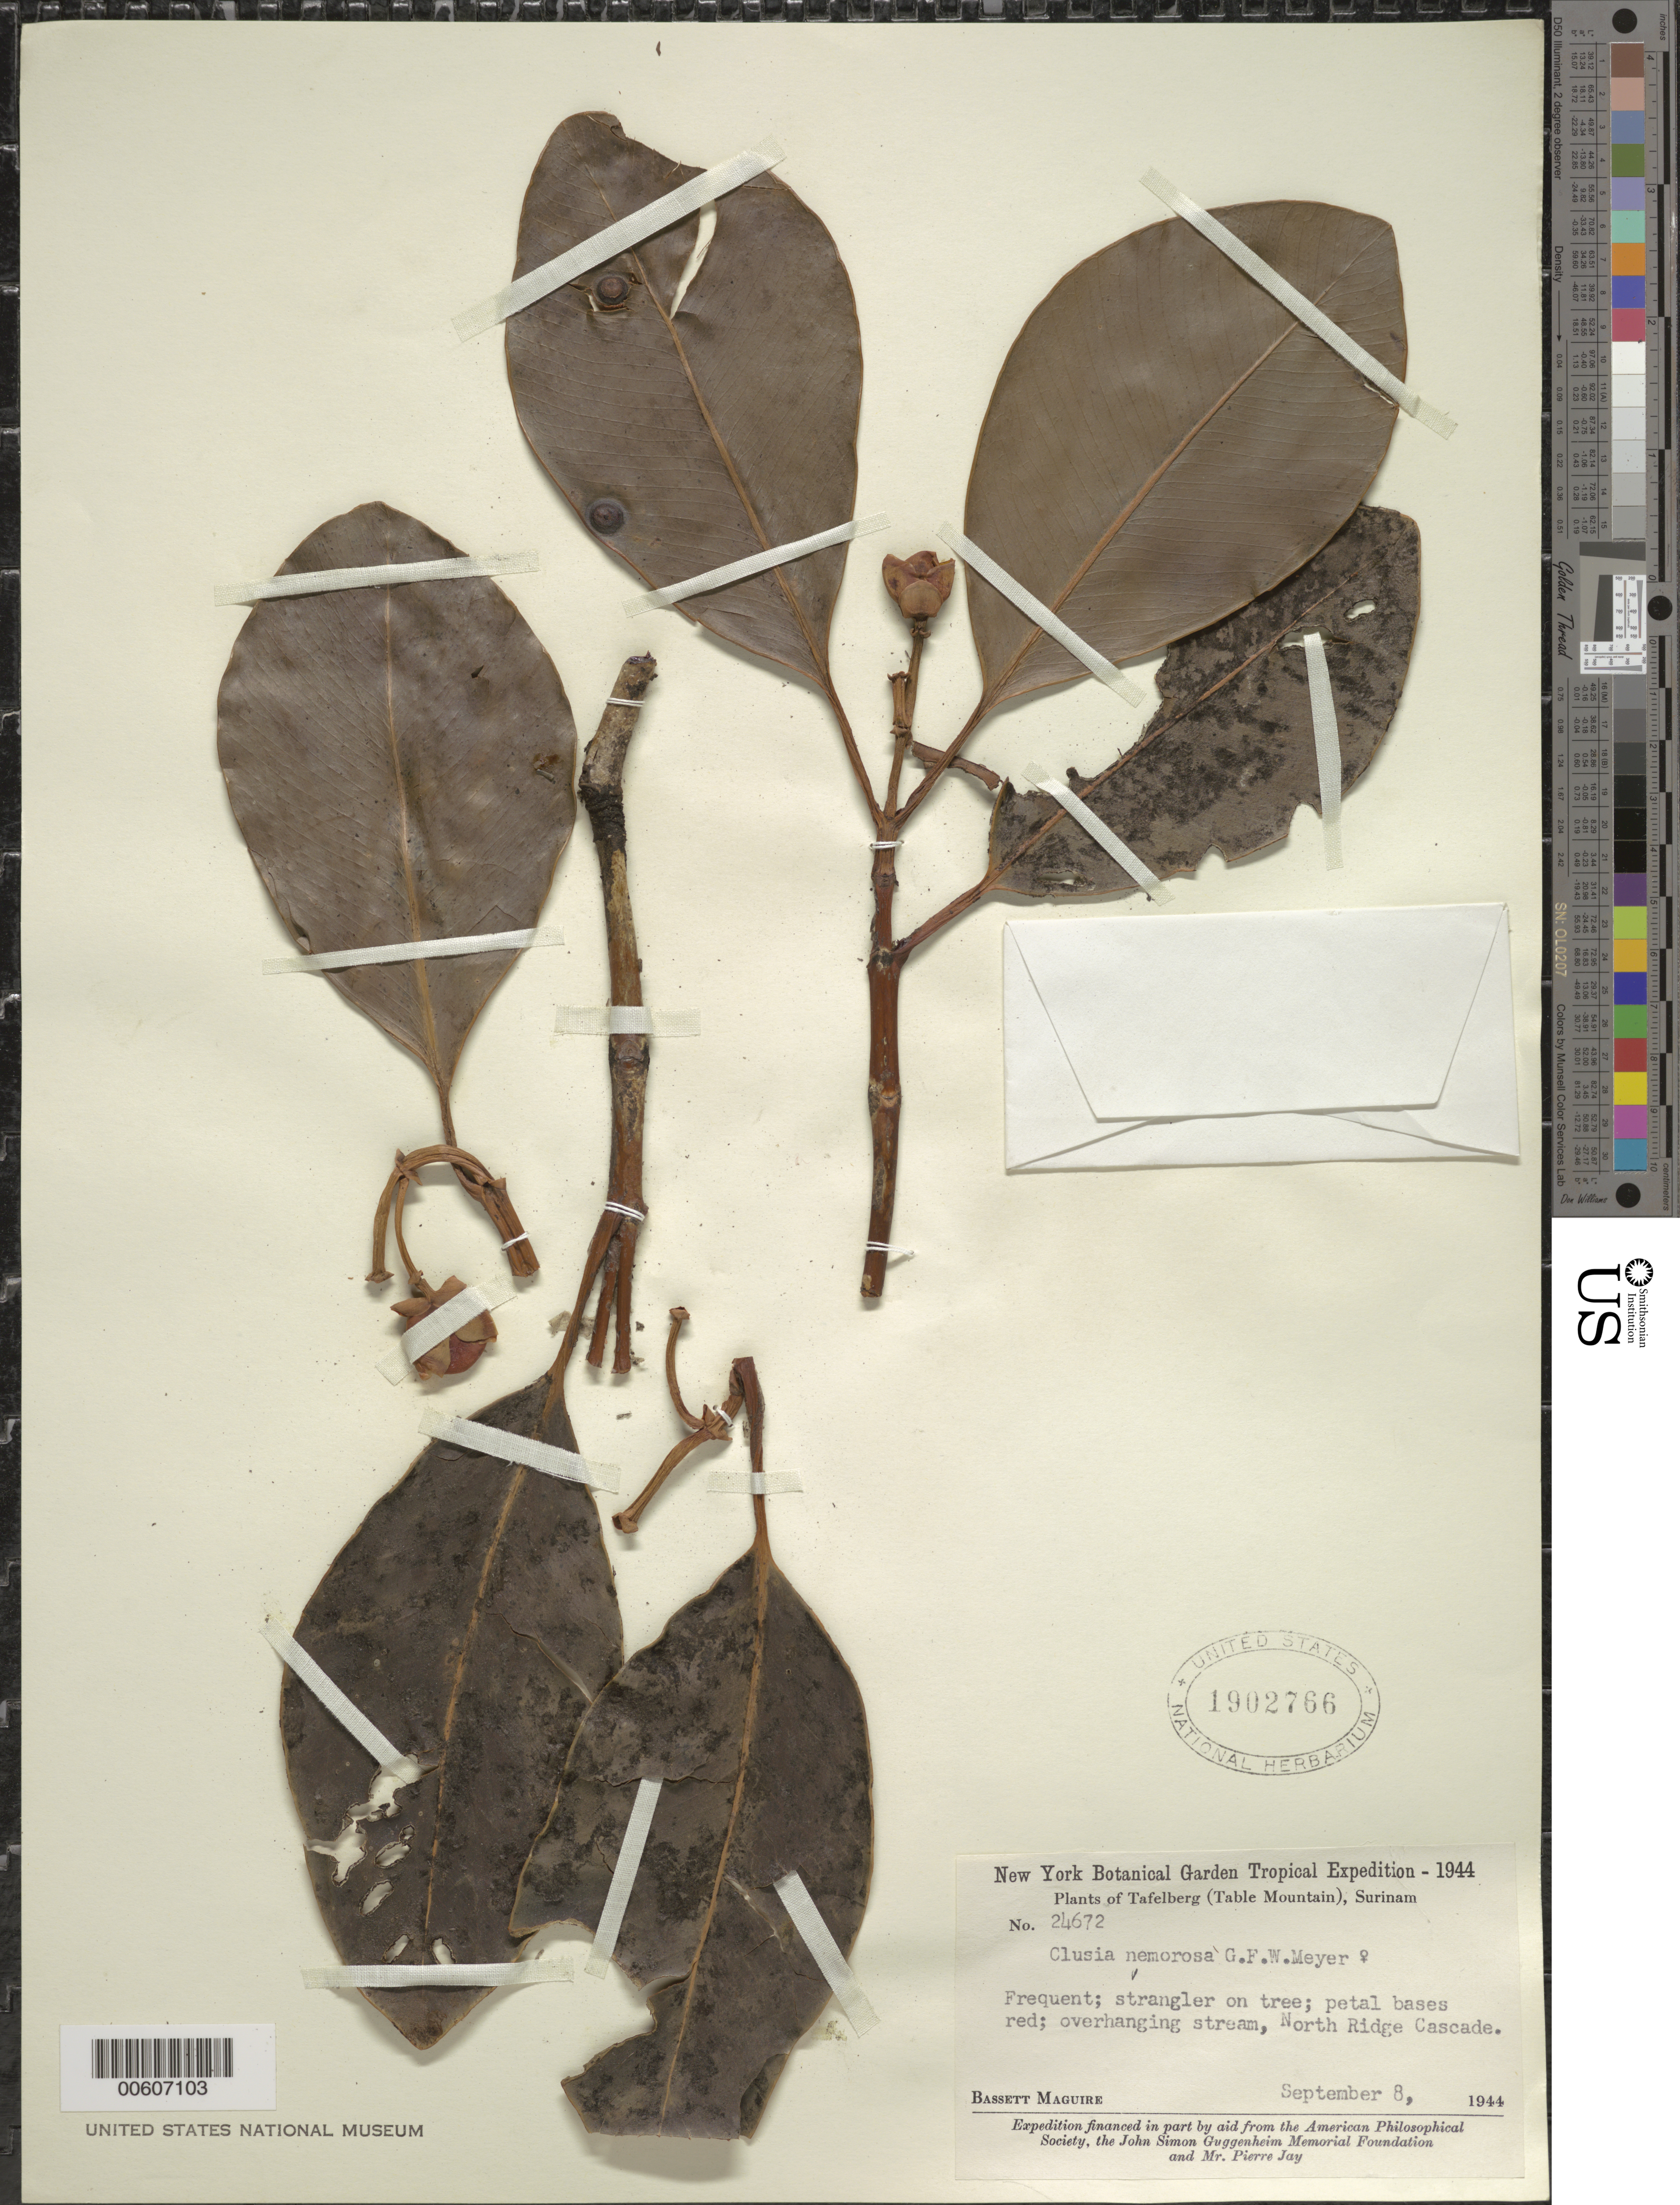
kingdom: Plantae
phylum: Tracheophyta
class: Magnoliopsida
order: Malpighiales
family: Clusiaceae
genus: Clusia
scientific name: Clusia nemorosa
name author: G. Mey.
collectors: B. Maguire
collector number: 24672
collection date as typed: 8-Sep-44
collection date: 1944-09-08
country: Suriname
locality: Tafelberg (Table Mountain), North Ridge Cascade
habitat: Overhanging stream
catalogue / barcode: US 1902766